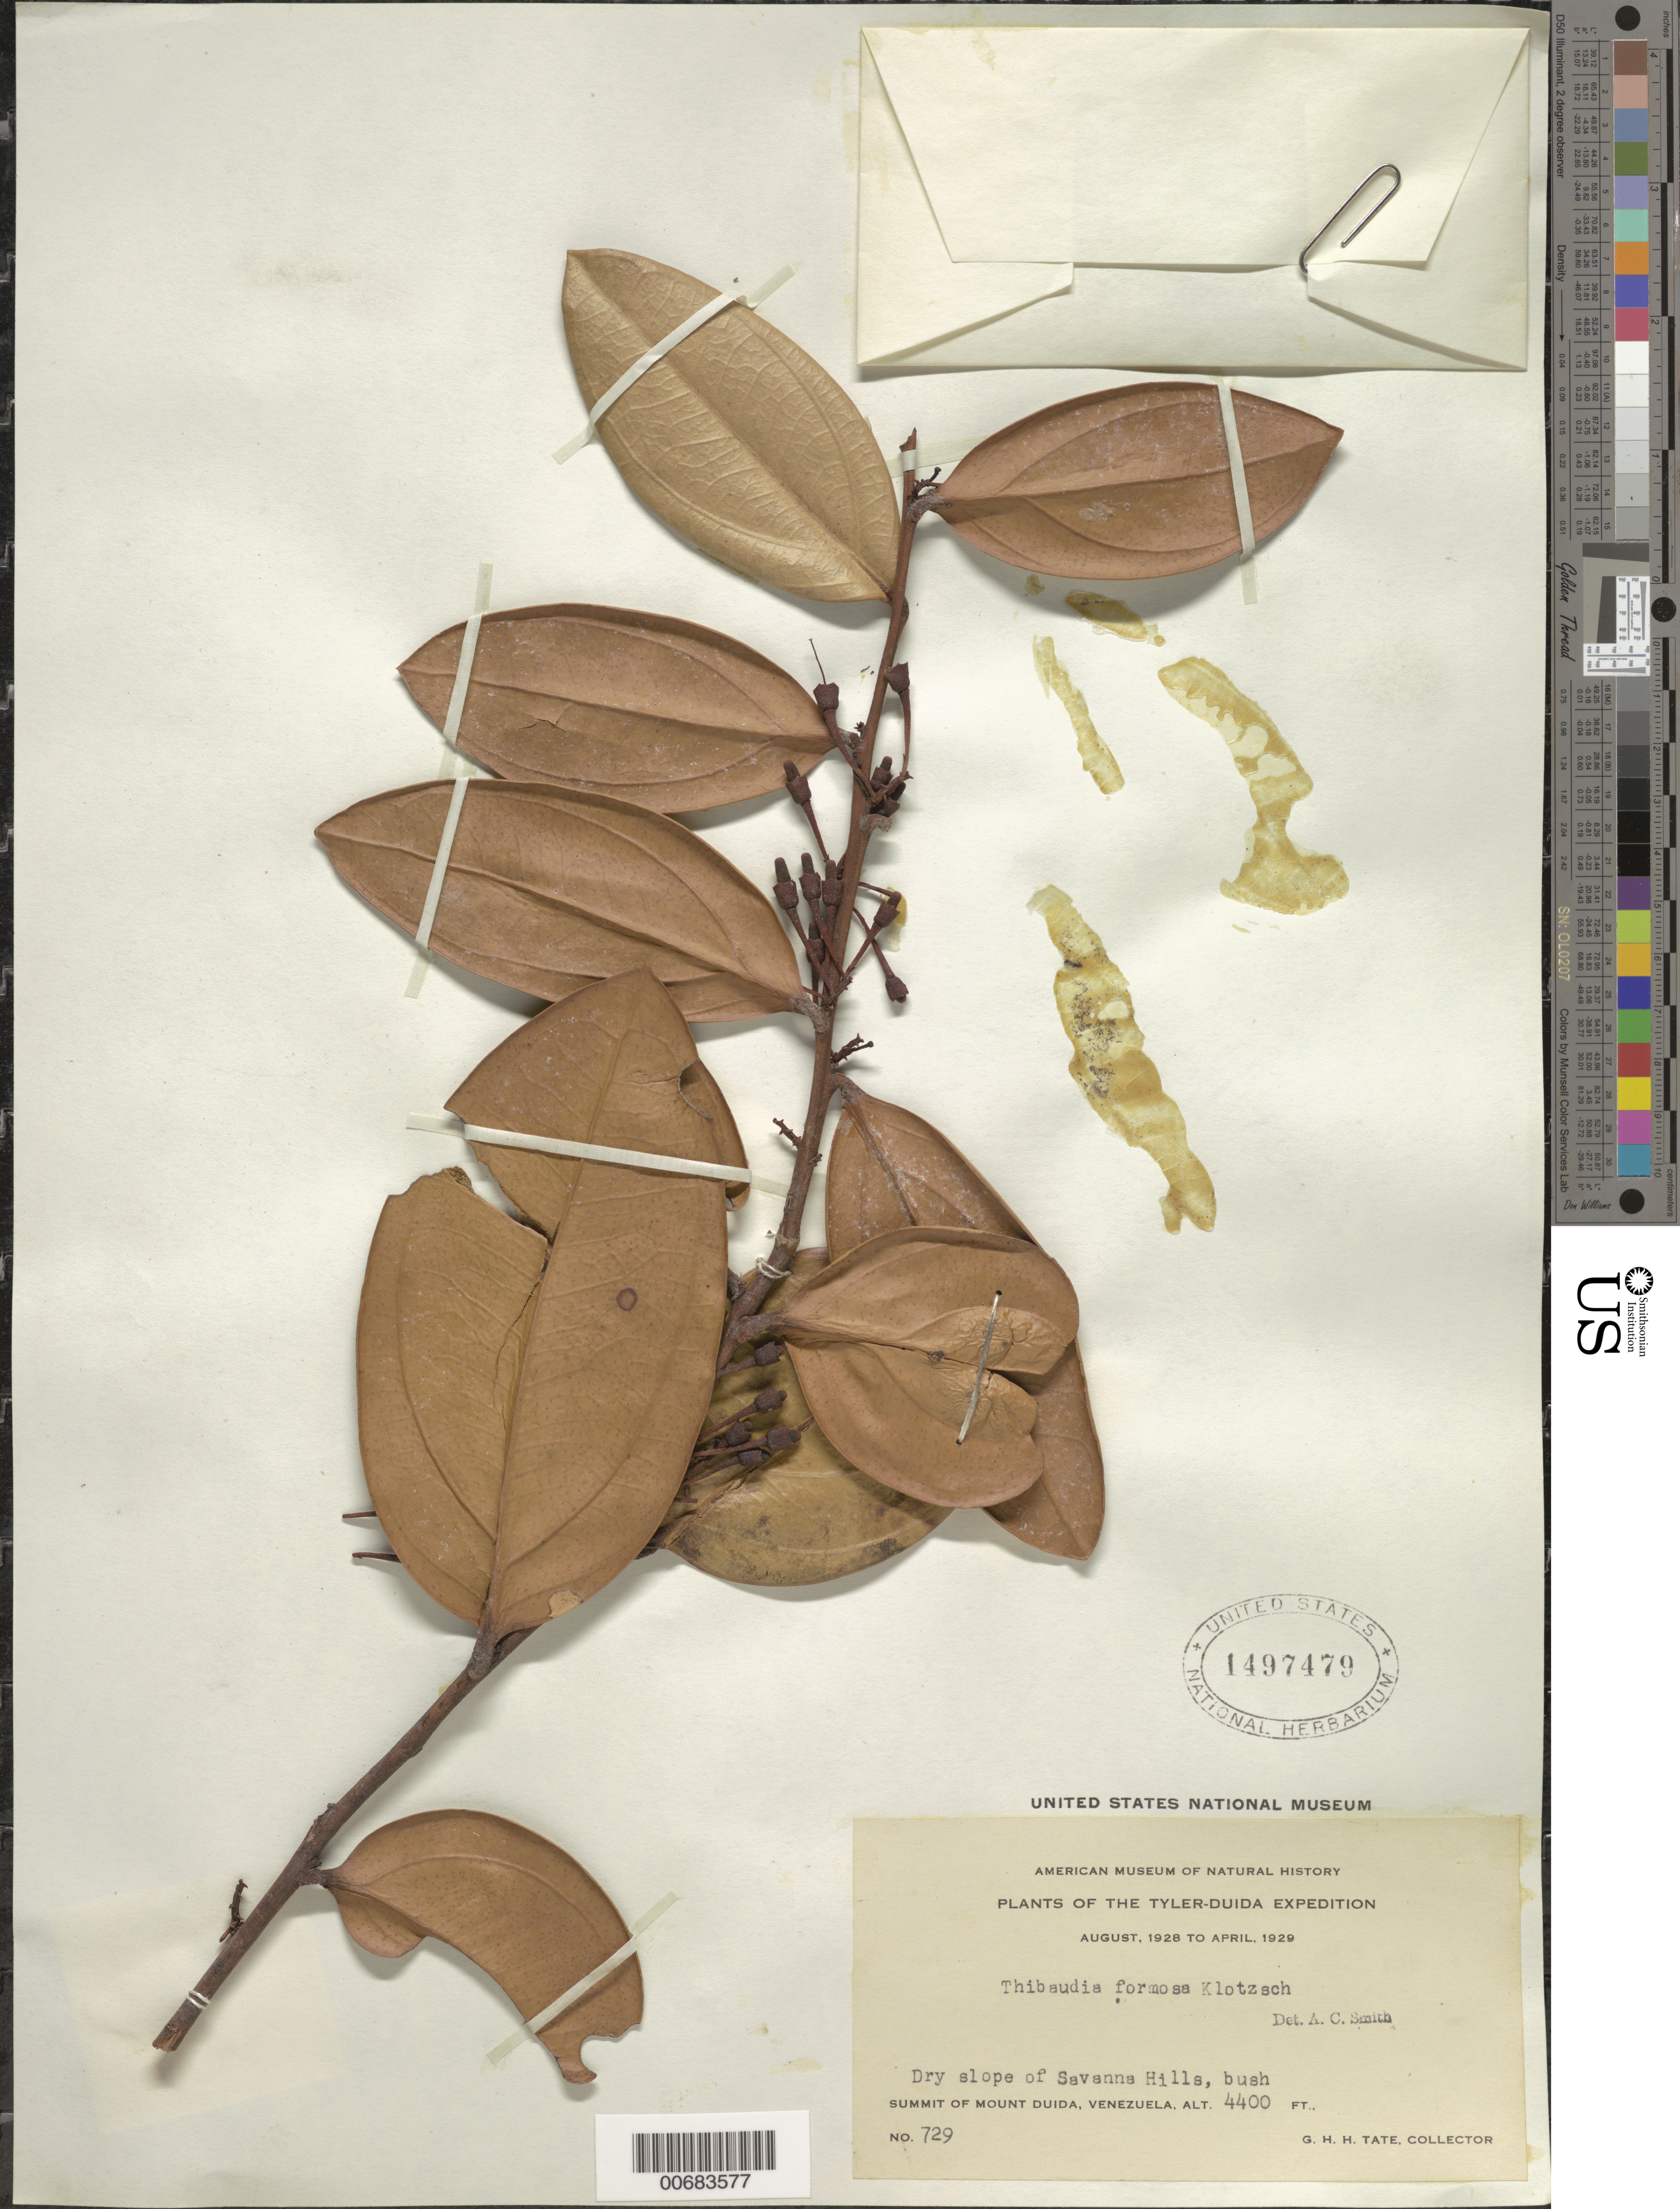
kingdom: Plantae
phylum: Tracheophyta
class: Magnoliopsida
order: Ericales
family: Ericaceae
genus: Thibaudia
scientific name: Thibaudia formosa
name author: (Klotzsch) Hoerold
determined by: Smith, A. C.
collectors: G. H. H.Tate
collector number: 729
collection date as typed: Aug-28 to Apr-29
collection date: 1928-08/1929-04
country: Venezuela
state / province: Amazonas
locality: Mount Duida, summit, savanna hills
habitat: Dry slope of savanna hills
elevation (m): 1341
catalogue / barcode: US 1497479